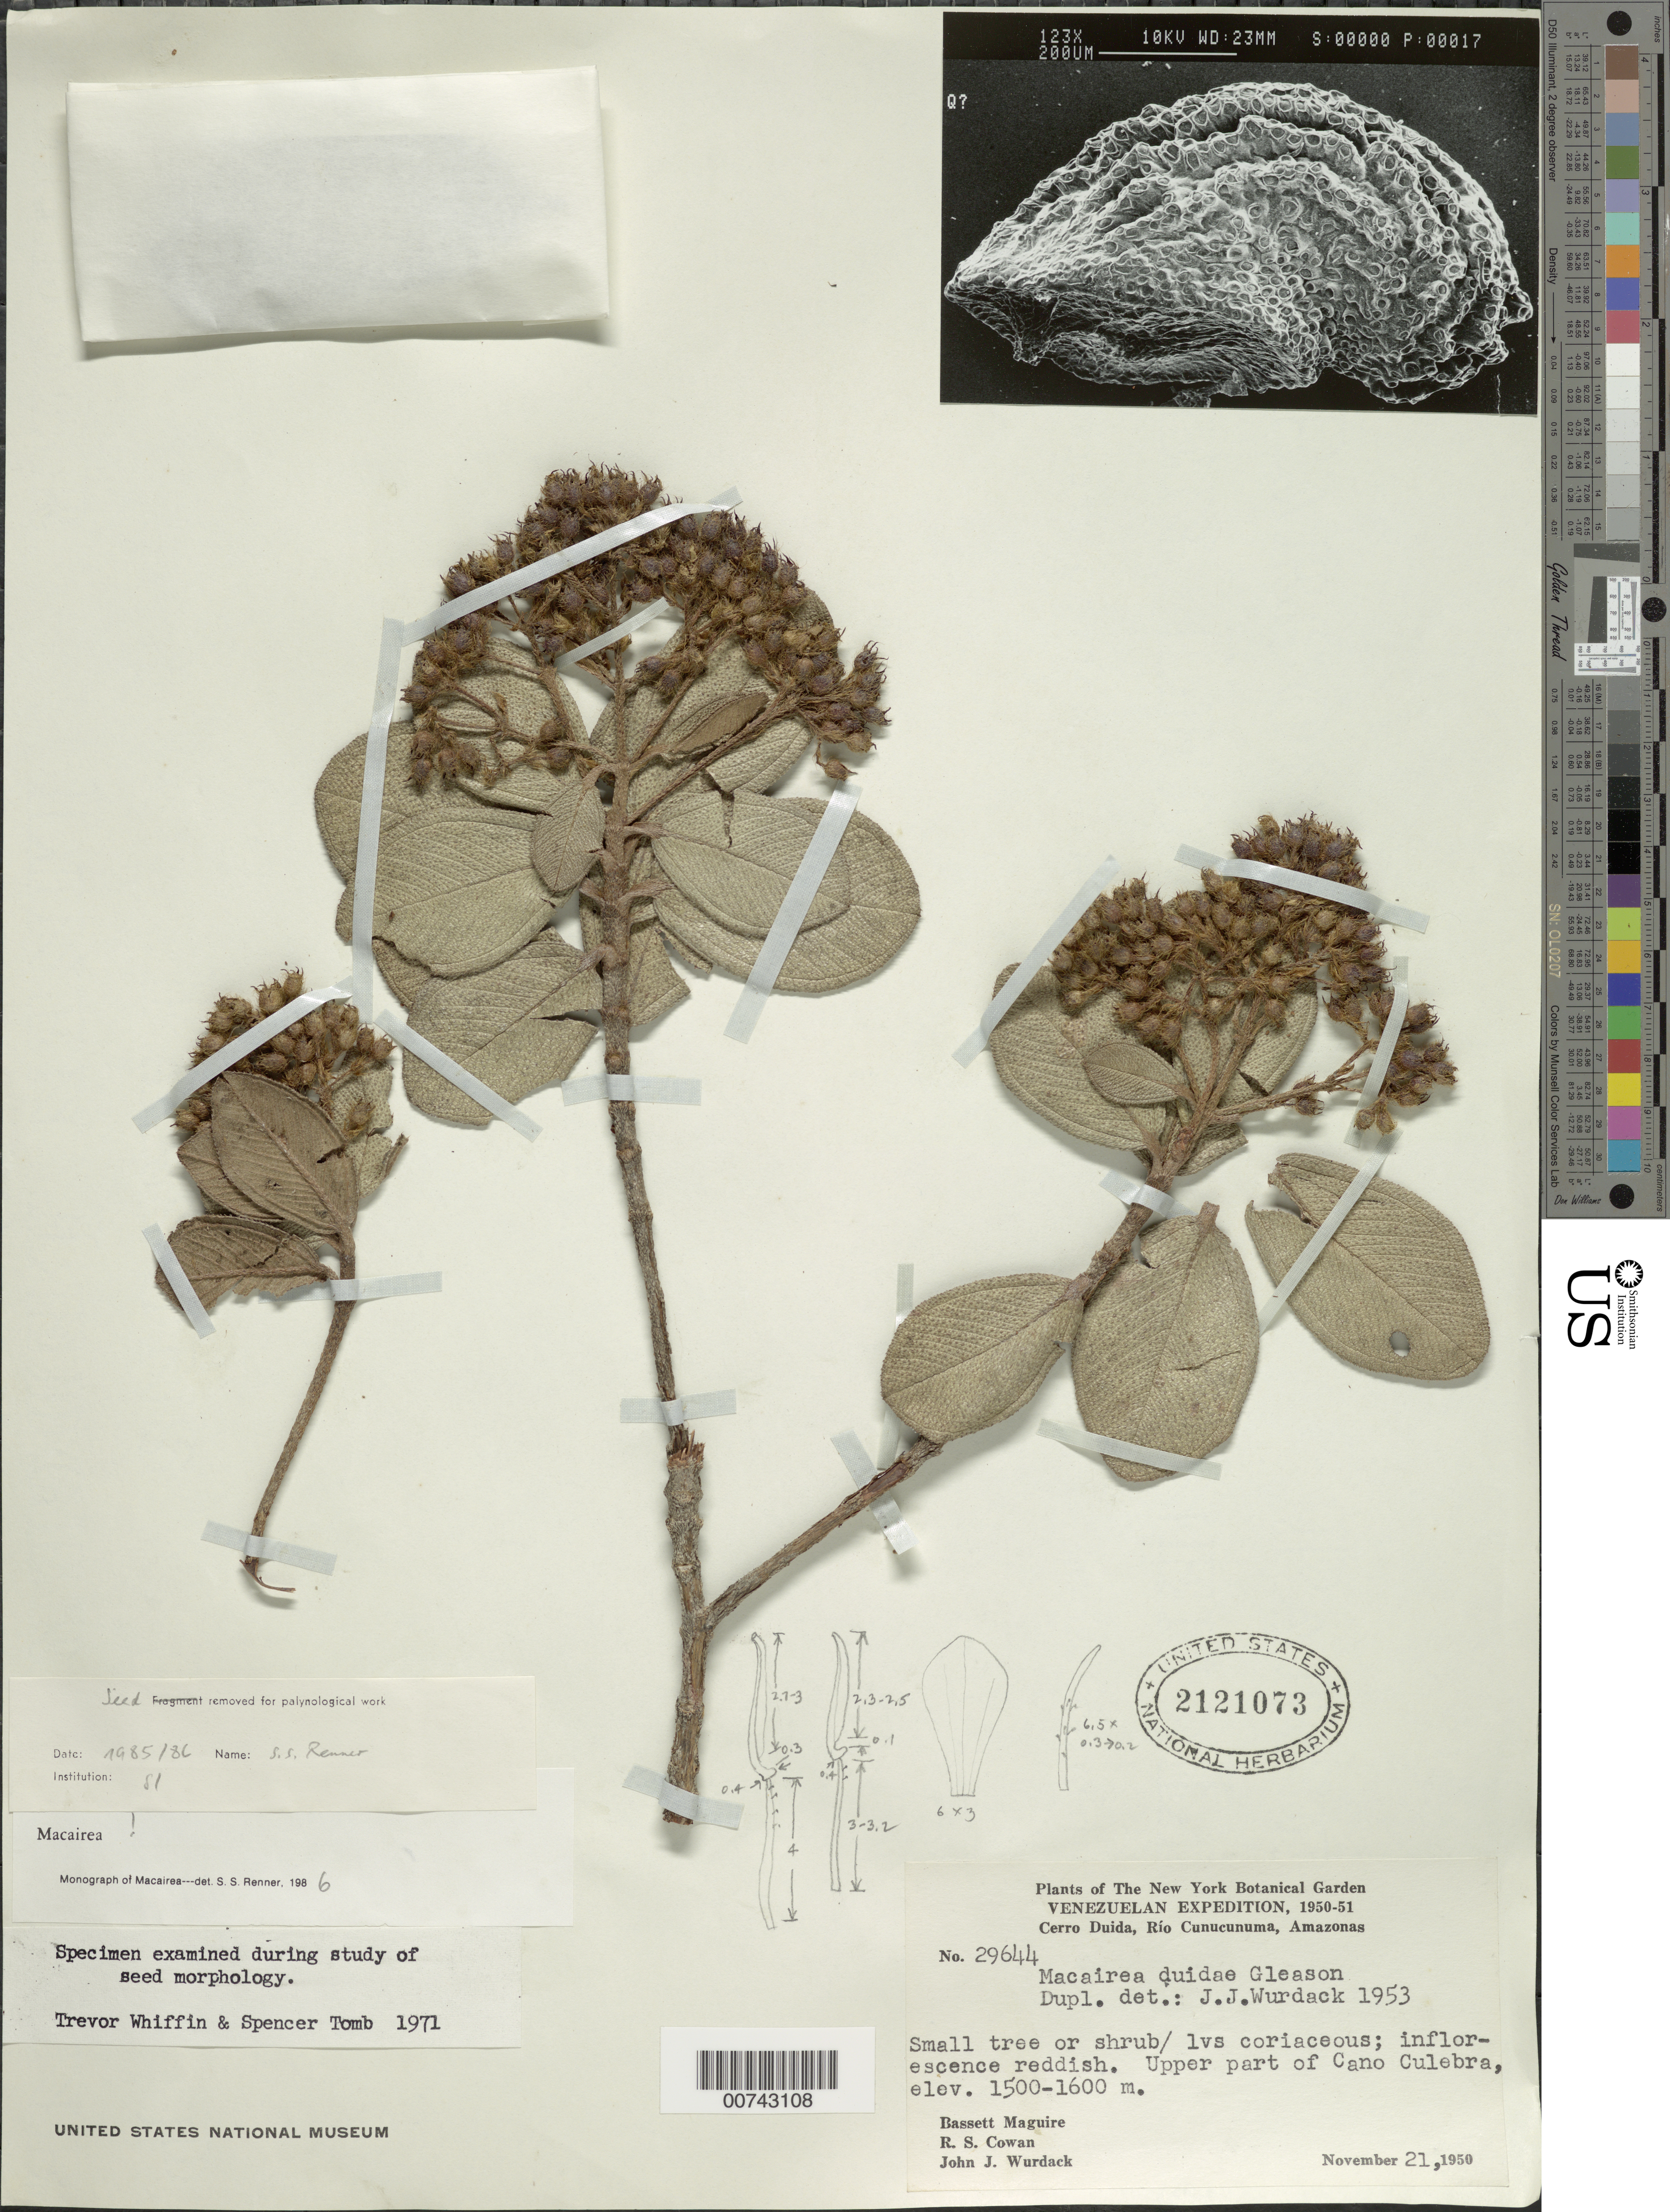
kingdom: Plantae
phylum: Tracheophyta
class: Magnoliopsida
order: Myrtales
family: Melastomataceae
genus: Macairea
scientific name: Macairea duidae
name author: Gleason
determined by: Wurdack, John J., (US), US (UNITED STATES)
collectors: B. Maguire, R. S. Cowan & J. J. Wurdack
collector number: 29644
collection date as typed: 21-Nov-50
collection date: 1950-11-21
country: Venezuela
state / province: Amazonas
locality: Cerro Duida, Río Cunucunuma, upper Caño Culebra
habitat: Upper caño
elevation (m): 1500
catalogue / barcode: US 2121073